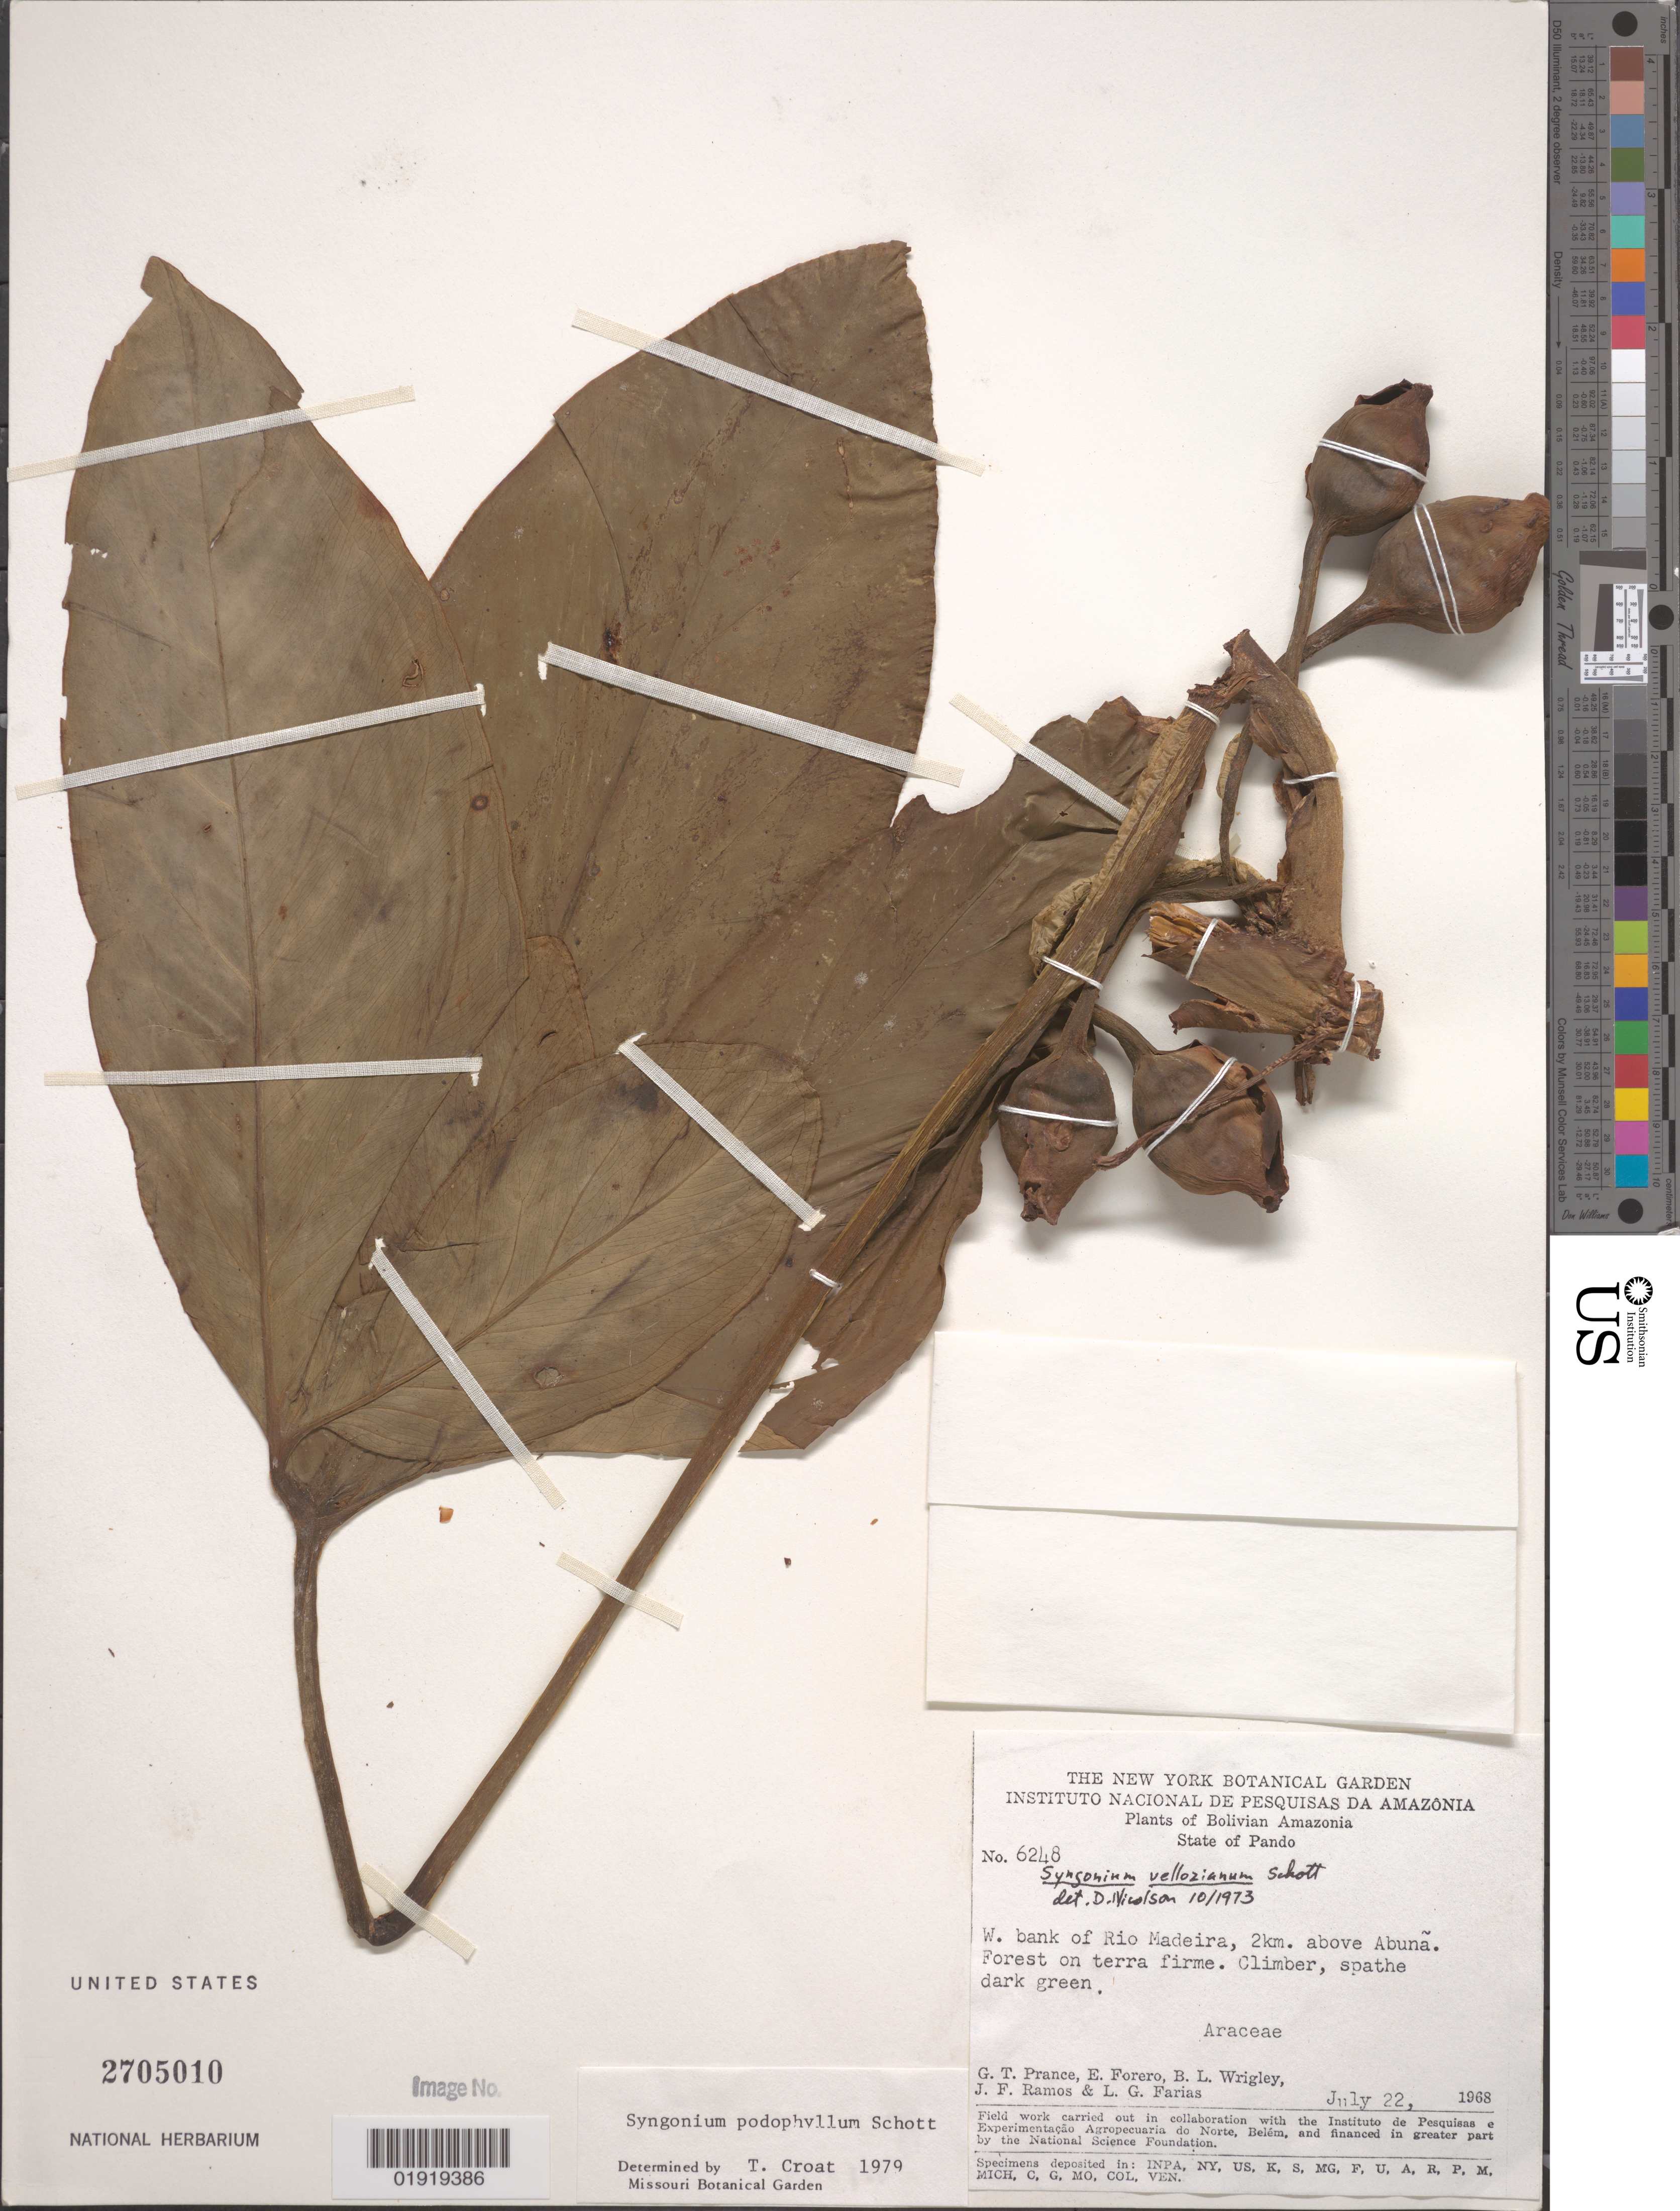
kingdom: Plantae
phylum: Tracheophyta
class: Liliopsida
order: Alismatales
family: Araceae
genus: Syngonium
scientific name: Syngonium podophyllum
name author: Schott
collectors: G. T. Prance, E. Forero, B. L. Wrigley, J. F. Ramos & L. G. Farias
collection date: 1968-07-22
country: Bolivia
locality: Pando, W bank of Rio Madeira, 2 km above Abunã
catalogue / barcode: US 2705010